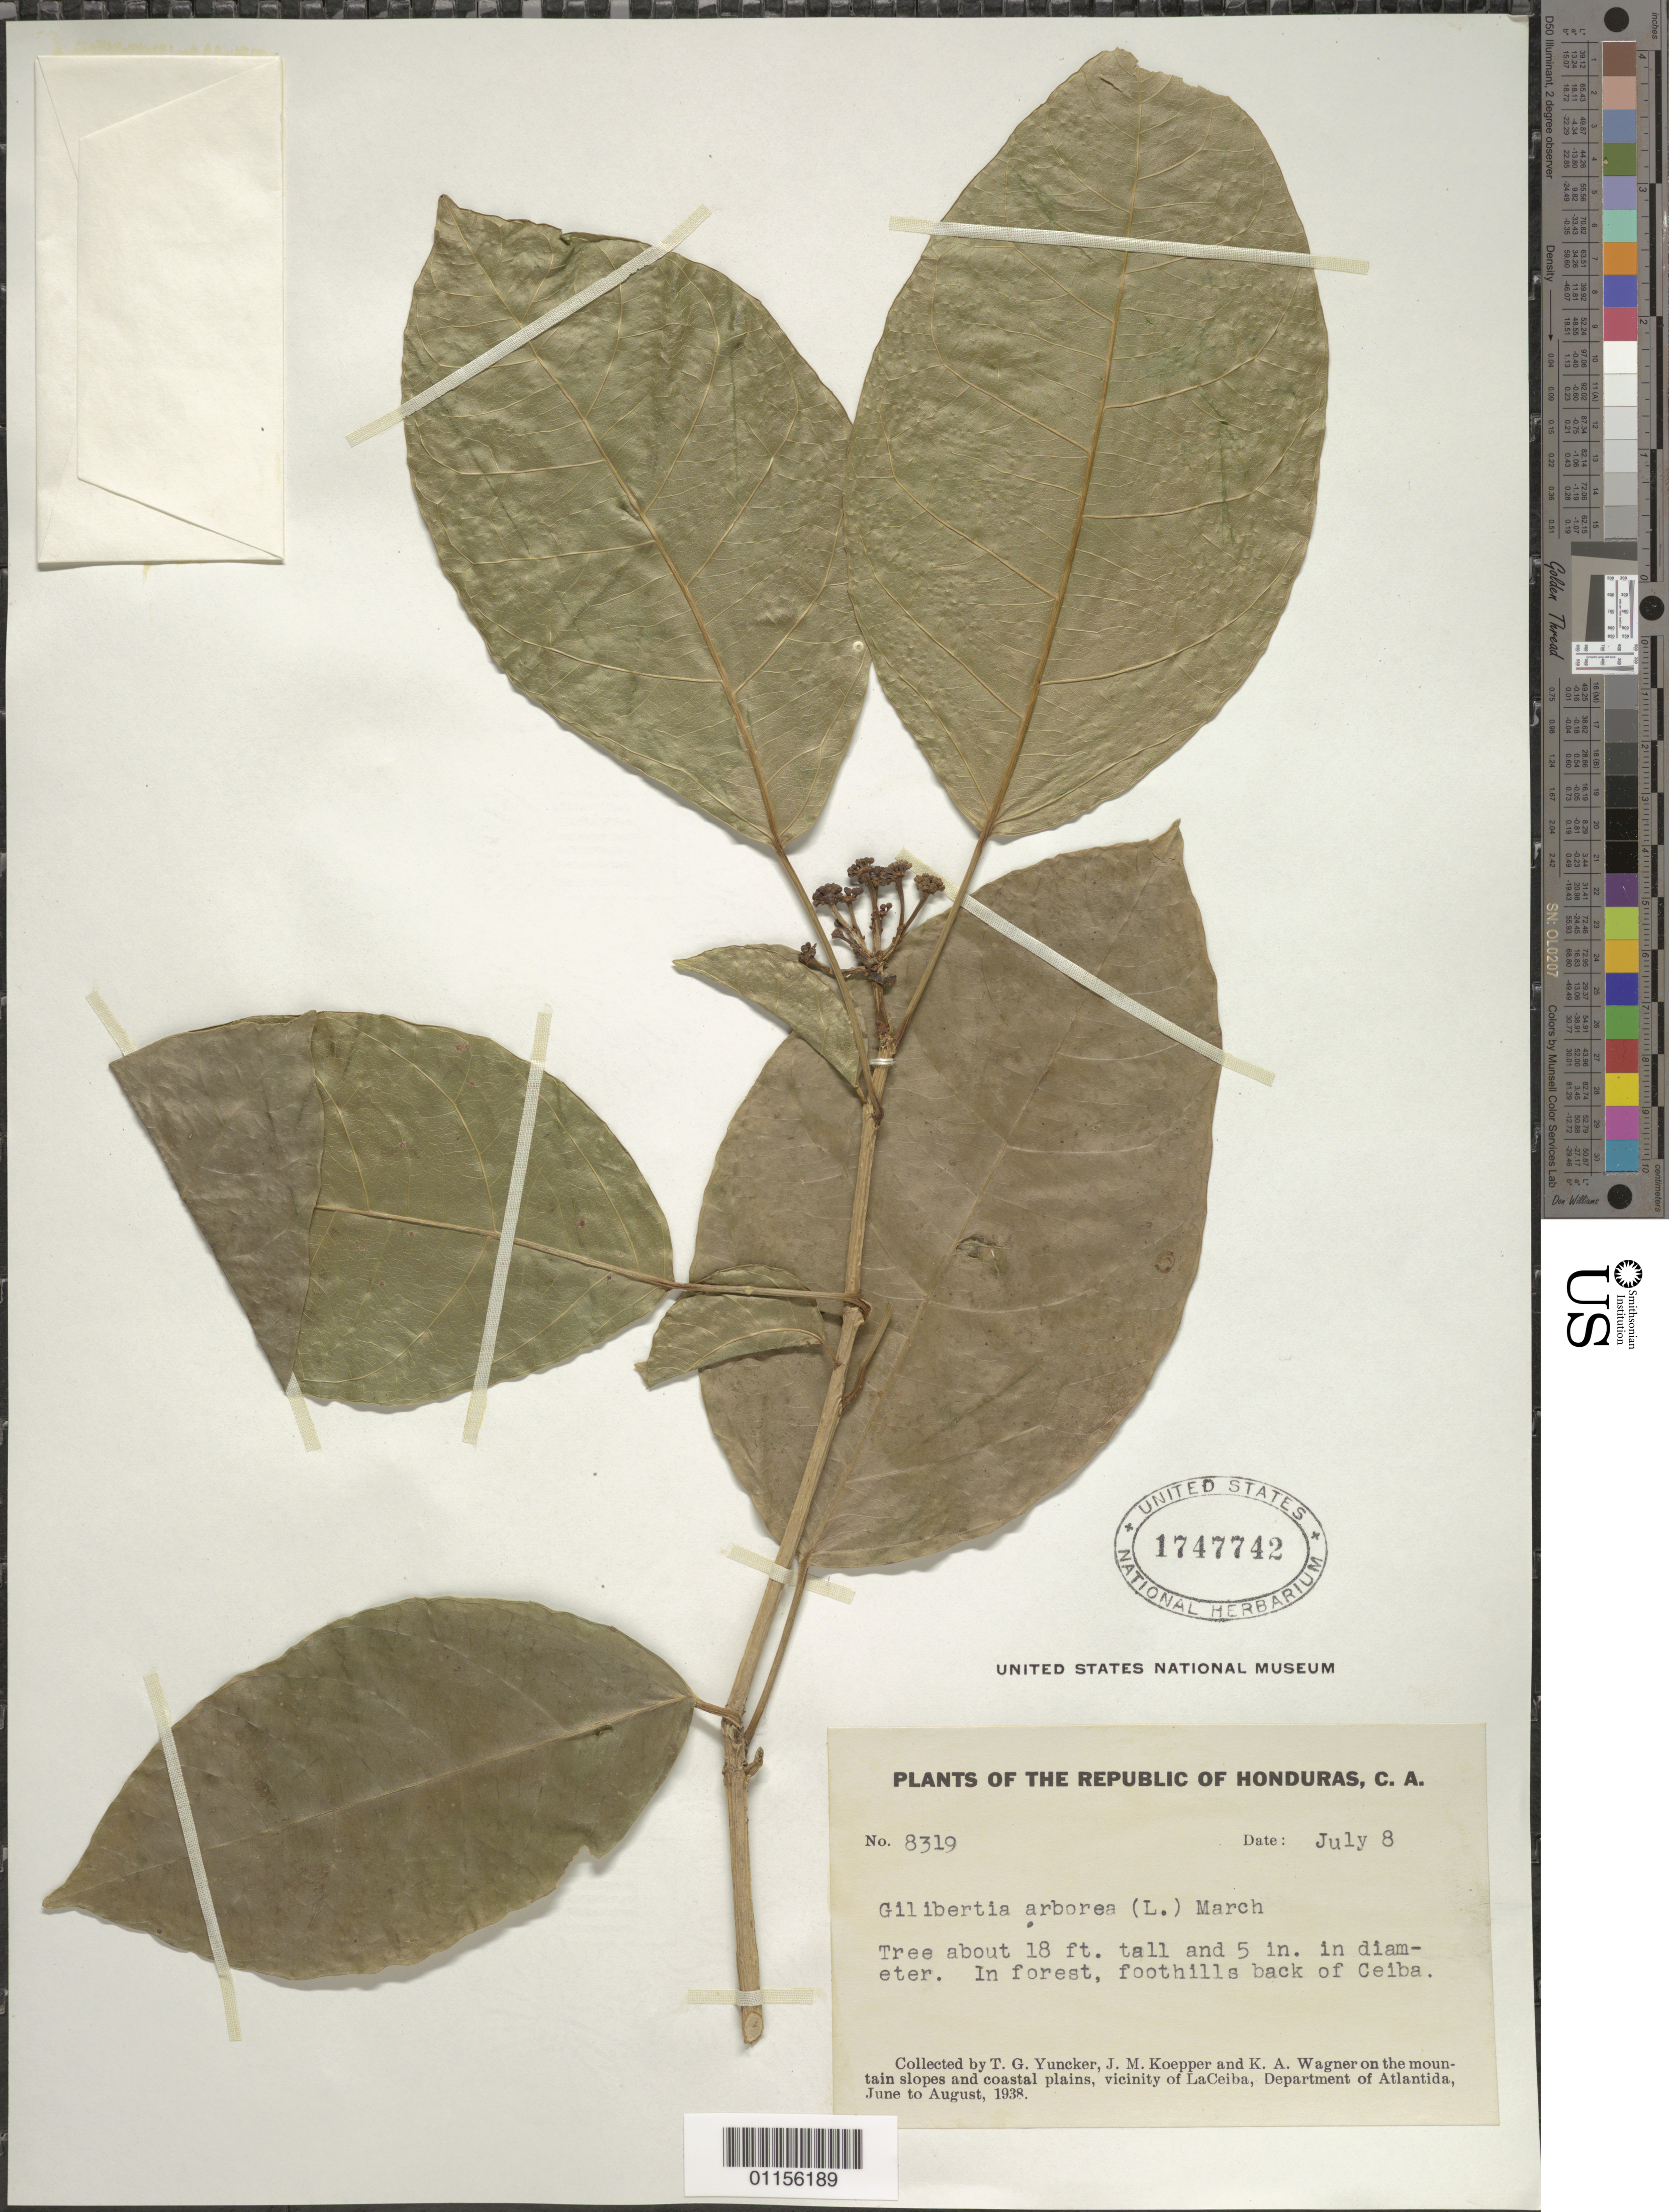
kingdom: Plantae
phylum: Tracheophyta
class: Magnoliopsida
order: Apiales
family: Araliaceae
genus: Dendropanax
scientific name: Dendropanax arboreus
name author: (L.) Decne. & Planch.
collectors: T. G. Yuncker, J. M. Koepper & K. A. Wagner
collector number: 8319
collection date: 1938-07-08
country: Honduras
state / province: Atlántida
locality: Vicinity of La Ceiba.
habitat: Tree, in forest on the mountain slopes and coastal plains.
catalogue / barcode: US 1747742